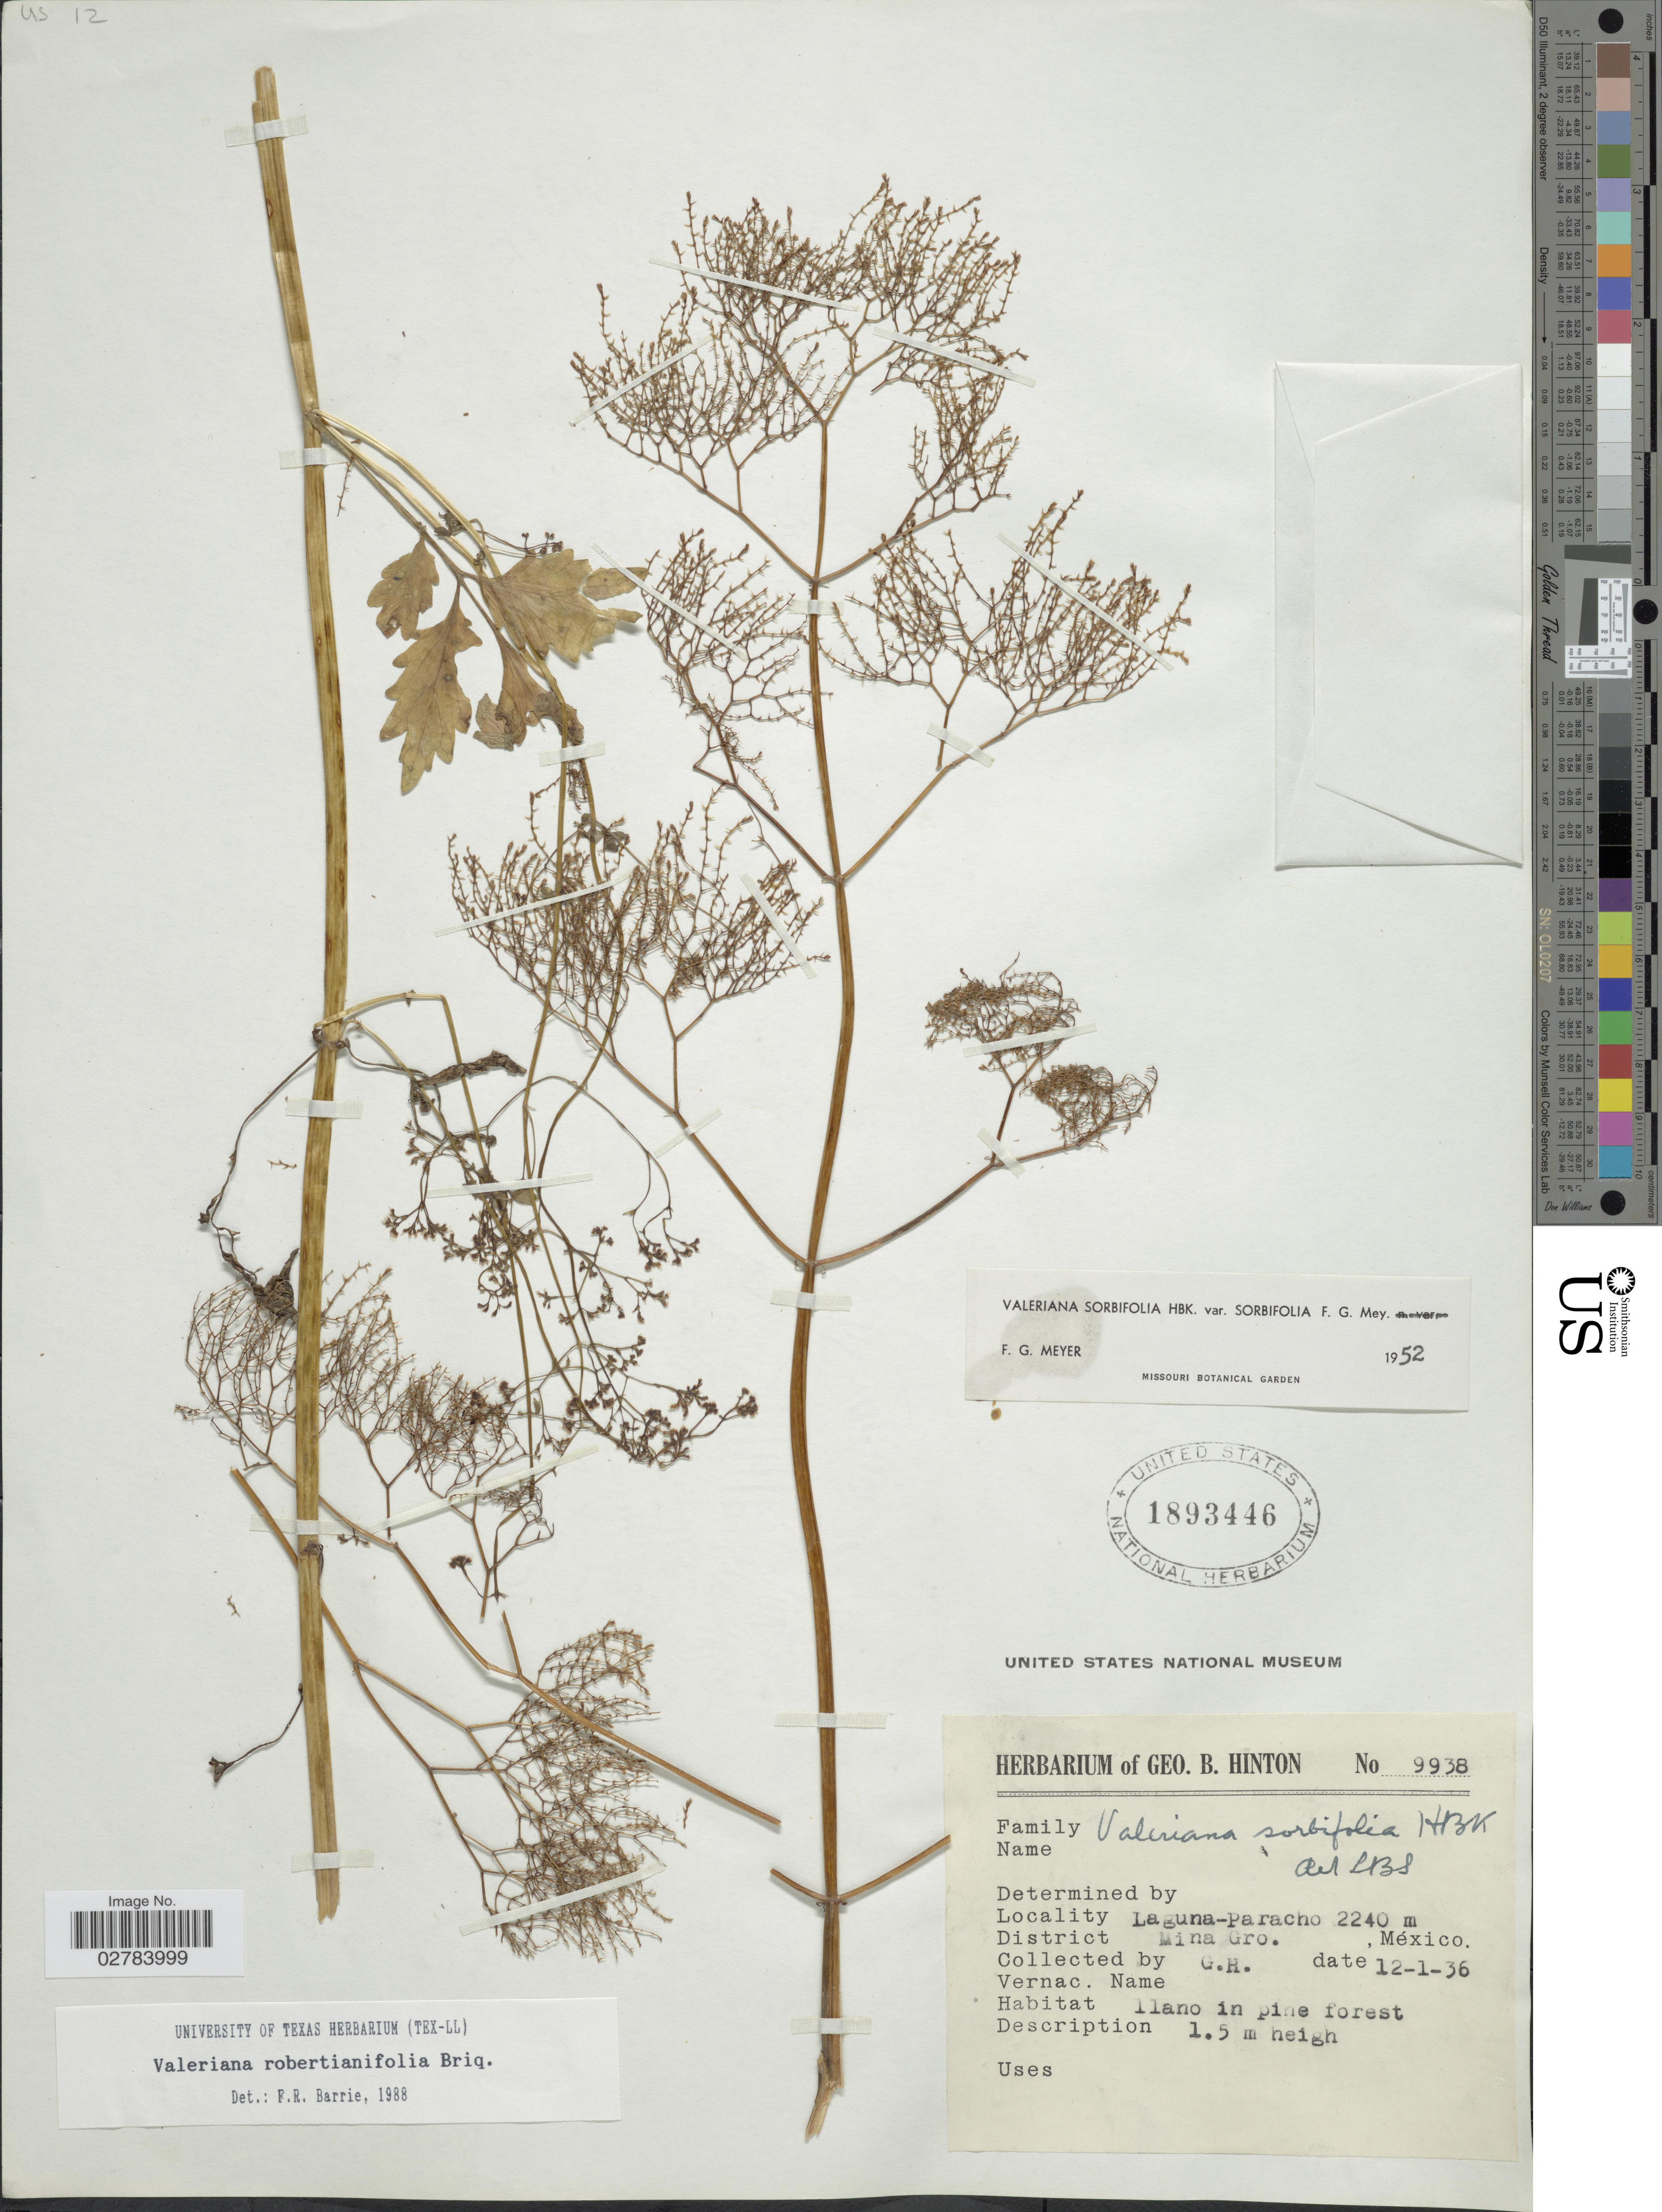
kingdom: Plantae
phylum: Tracheophyta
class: Magnoliopsida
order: Dipsacales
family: Caprifoliaceae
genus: Valeriana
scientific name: Valeriana robertianifolia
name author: Briq.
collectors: G. B. Hinton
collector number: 9938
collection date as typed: Transcribed d/m/y: 12/1/36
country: Mexico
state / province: Guerrero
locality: Laguna-Paracho, District Mina Gro.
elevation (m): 2240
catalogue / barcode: US 1893446